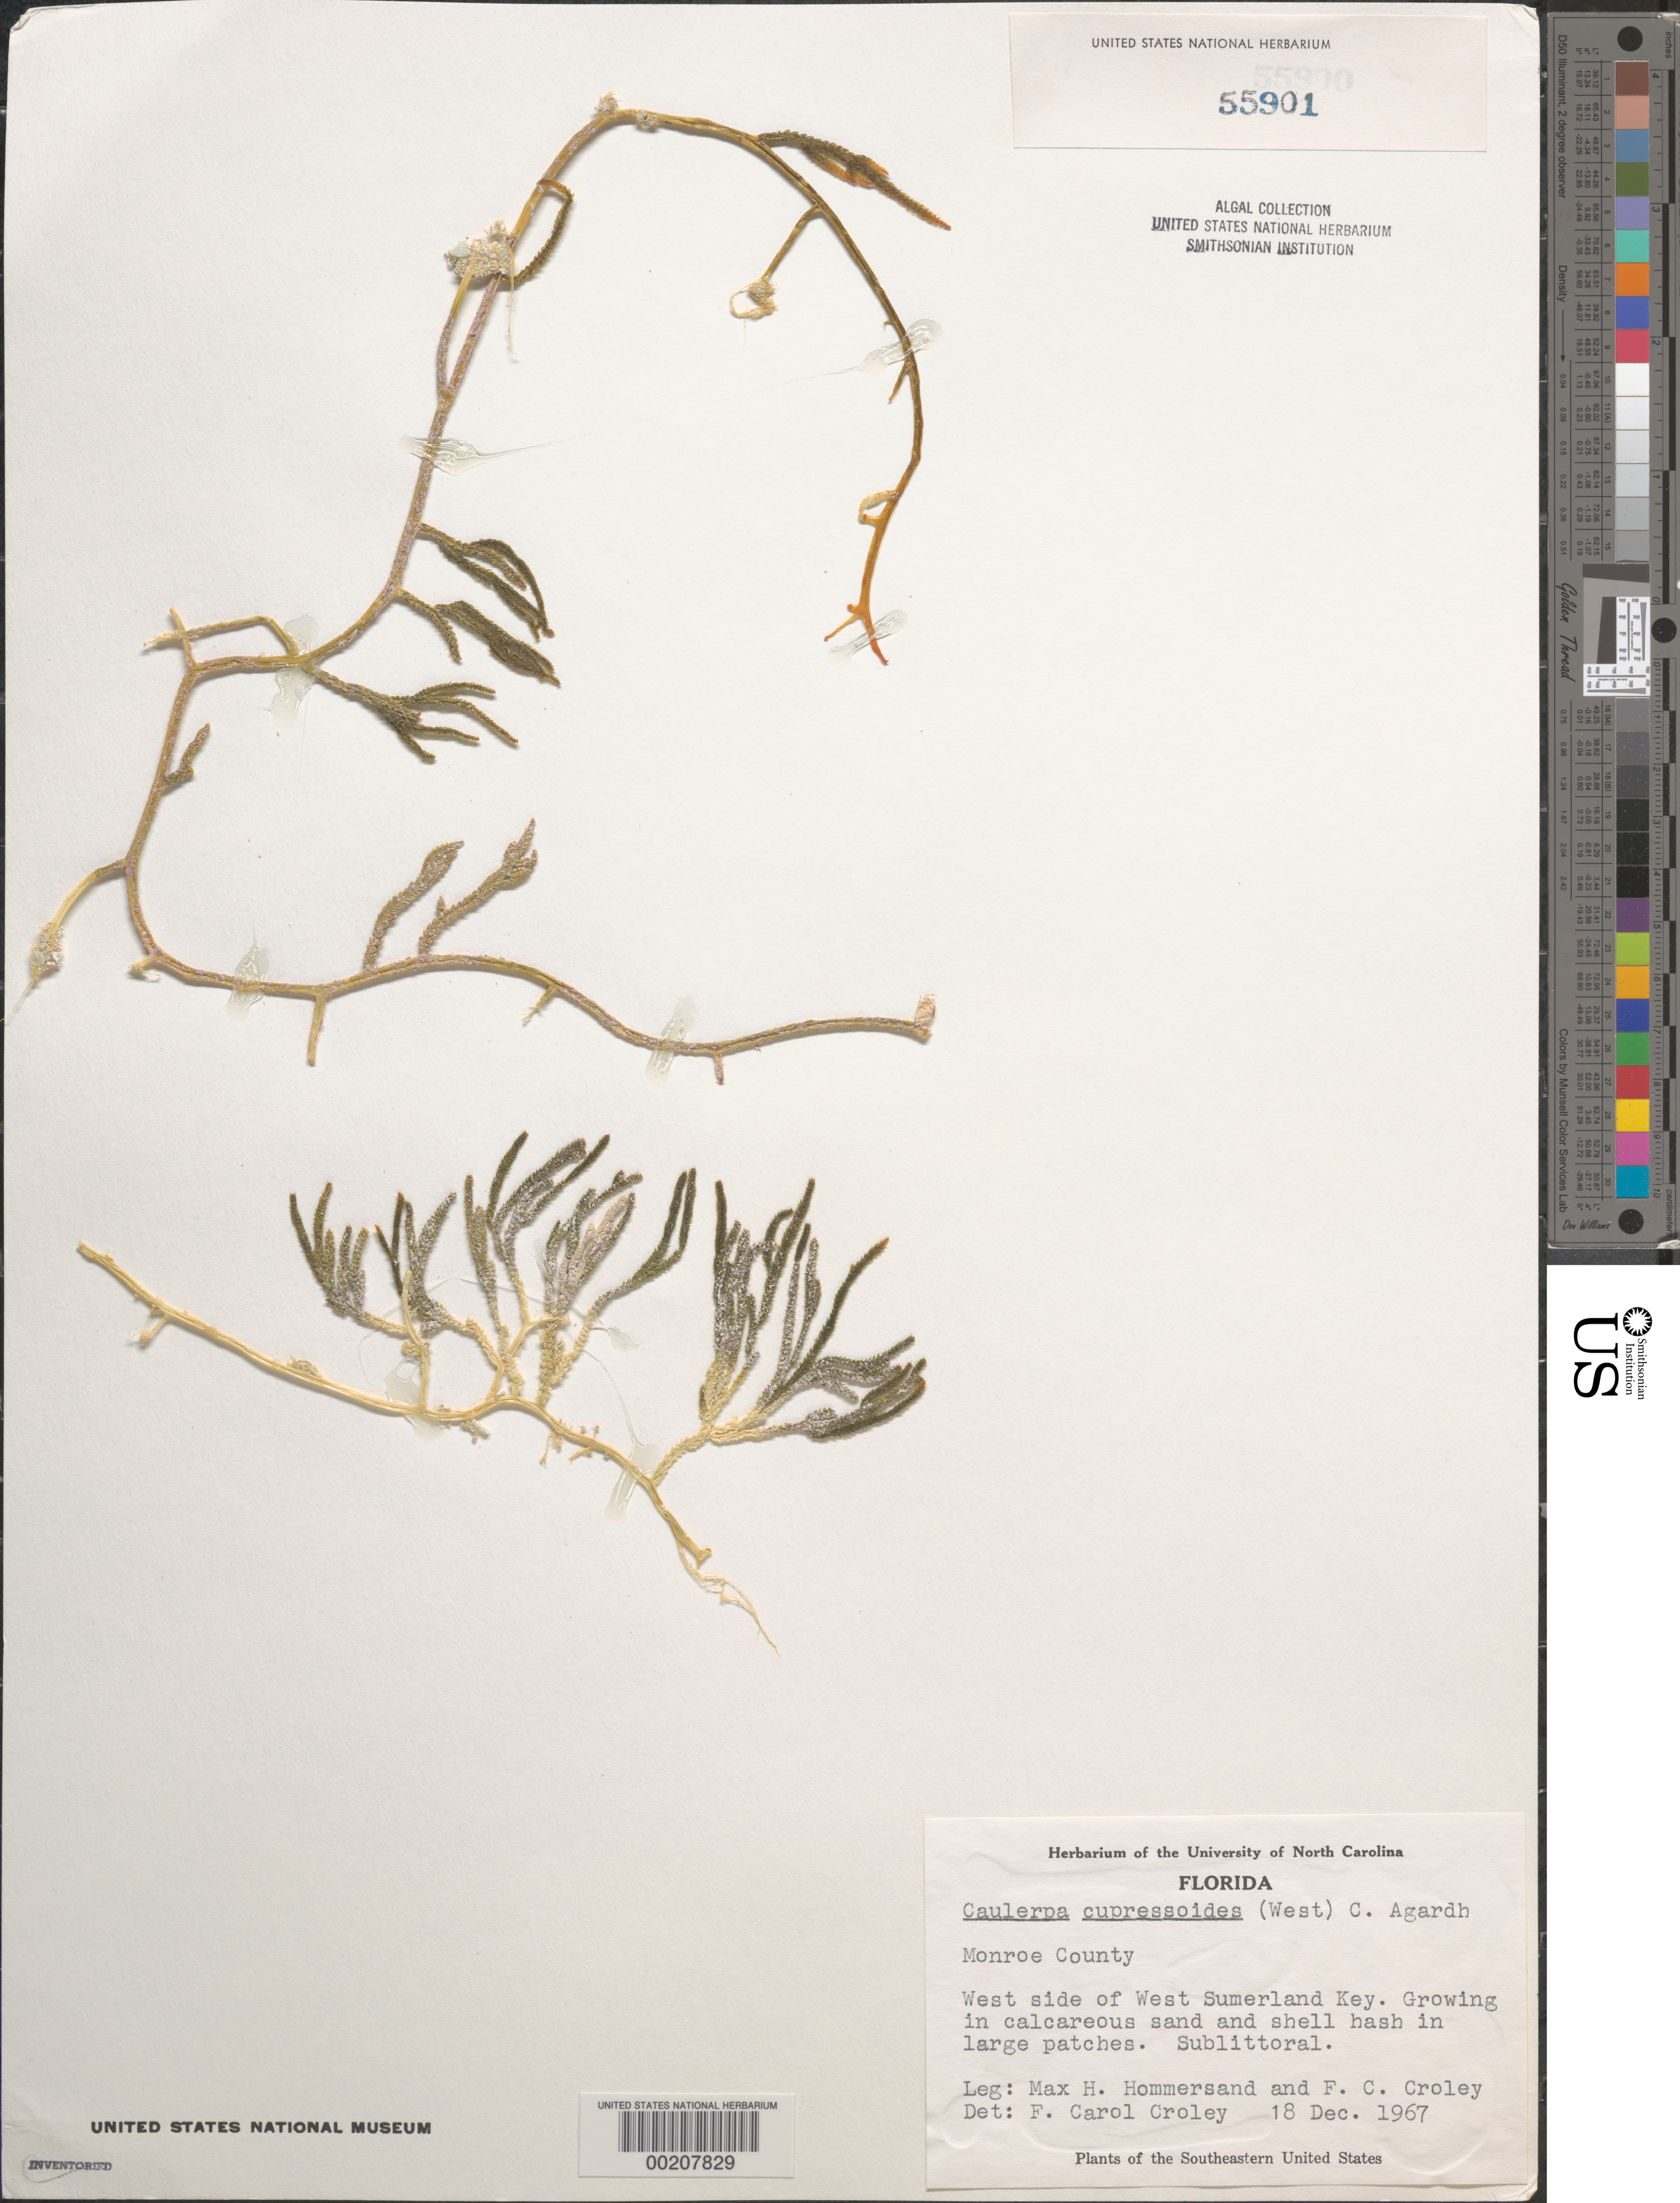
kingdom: Plantae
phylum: Chlorophyta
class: Ulvophyceae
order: Bryopsidales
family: Caulerpaceae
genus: Caulerpa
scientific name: Caulerpa cupressoides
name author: (Vahl) C. Agardh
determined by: Croley, F. C.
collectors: M. H. Hommersand & F. C. Croley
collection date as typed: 18 Dec 1967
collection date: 1967-12-18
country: United States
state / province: Florida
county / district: Monroe County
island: West Summerland Key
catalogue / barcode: US 55901